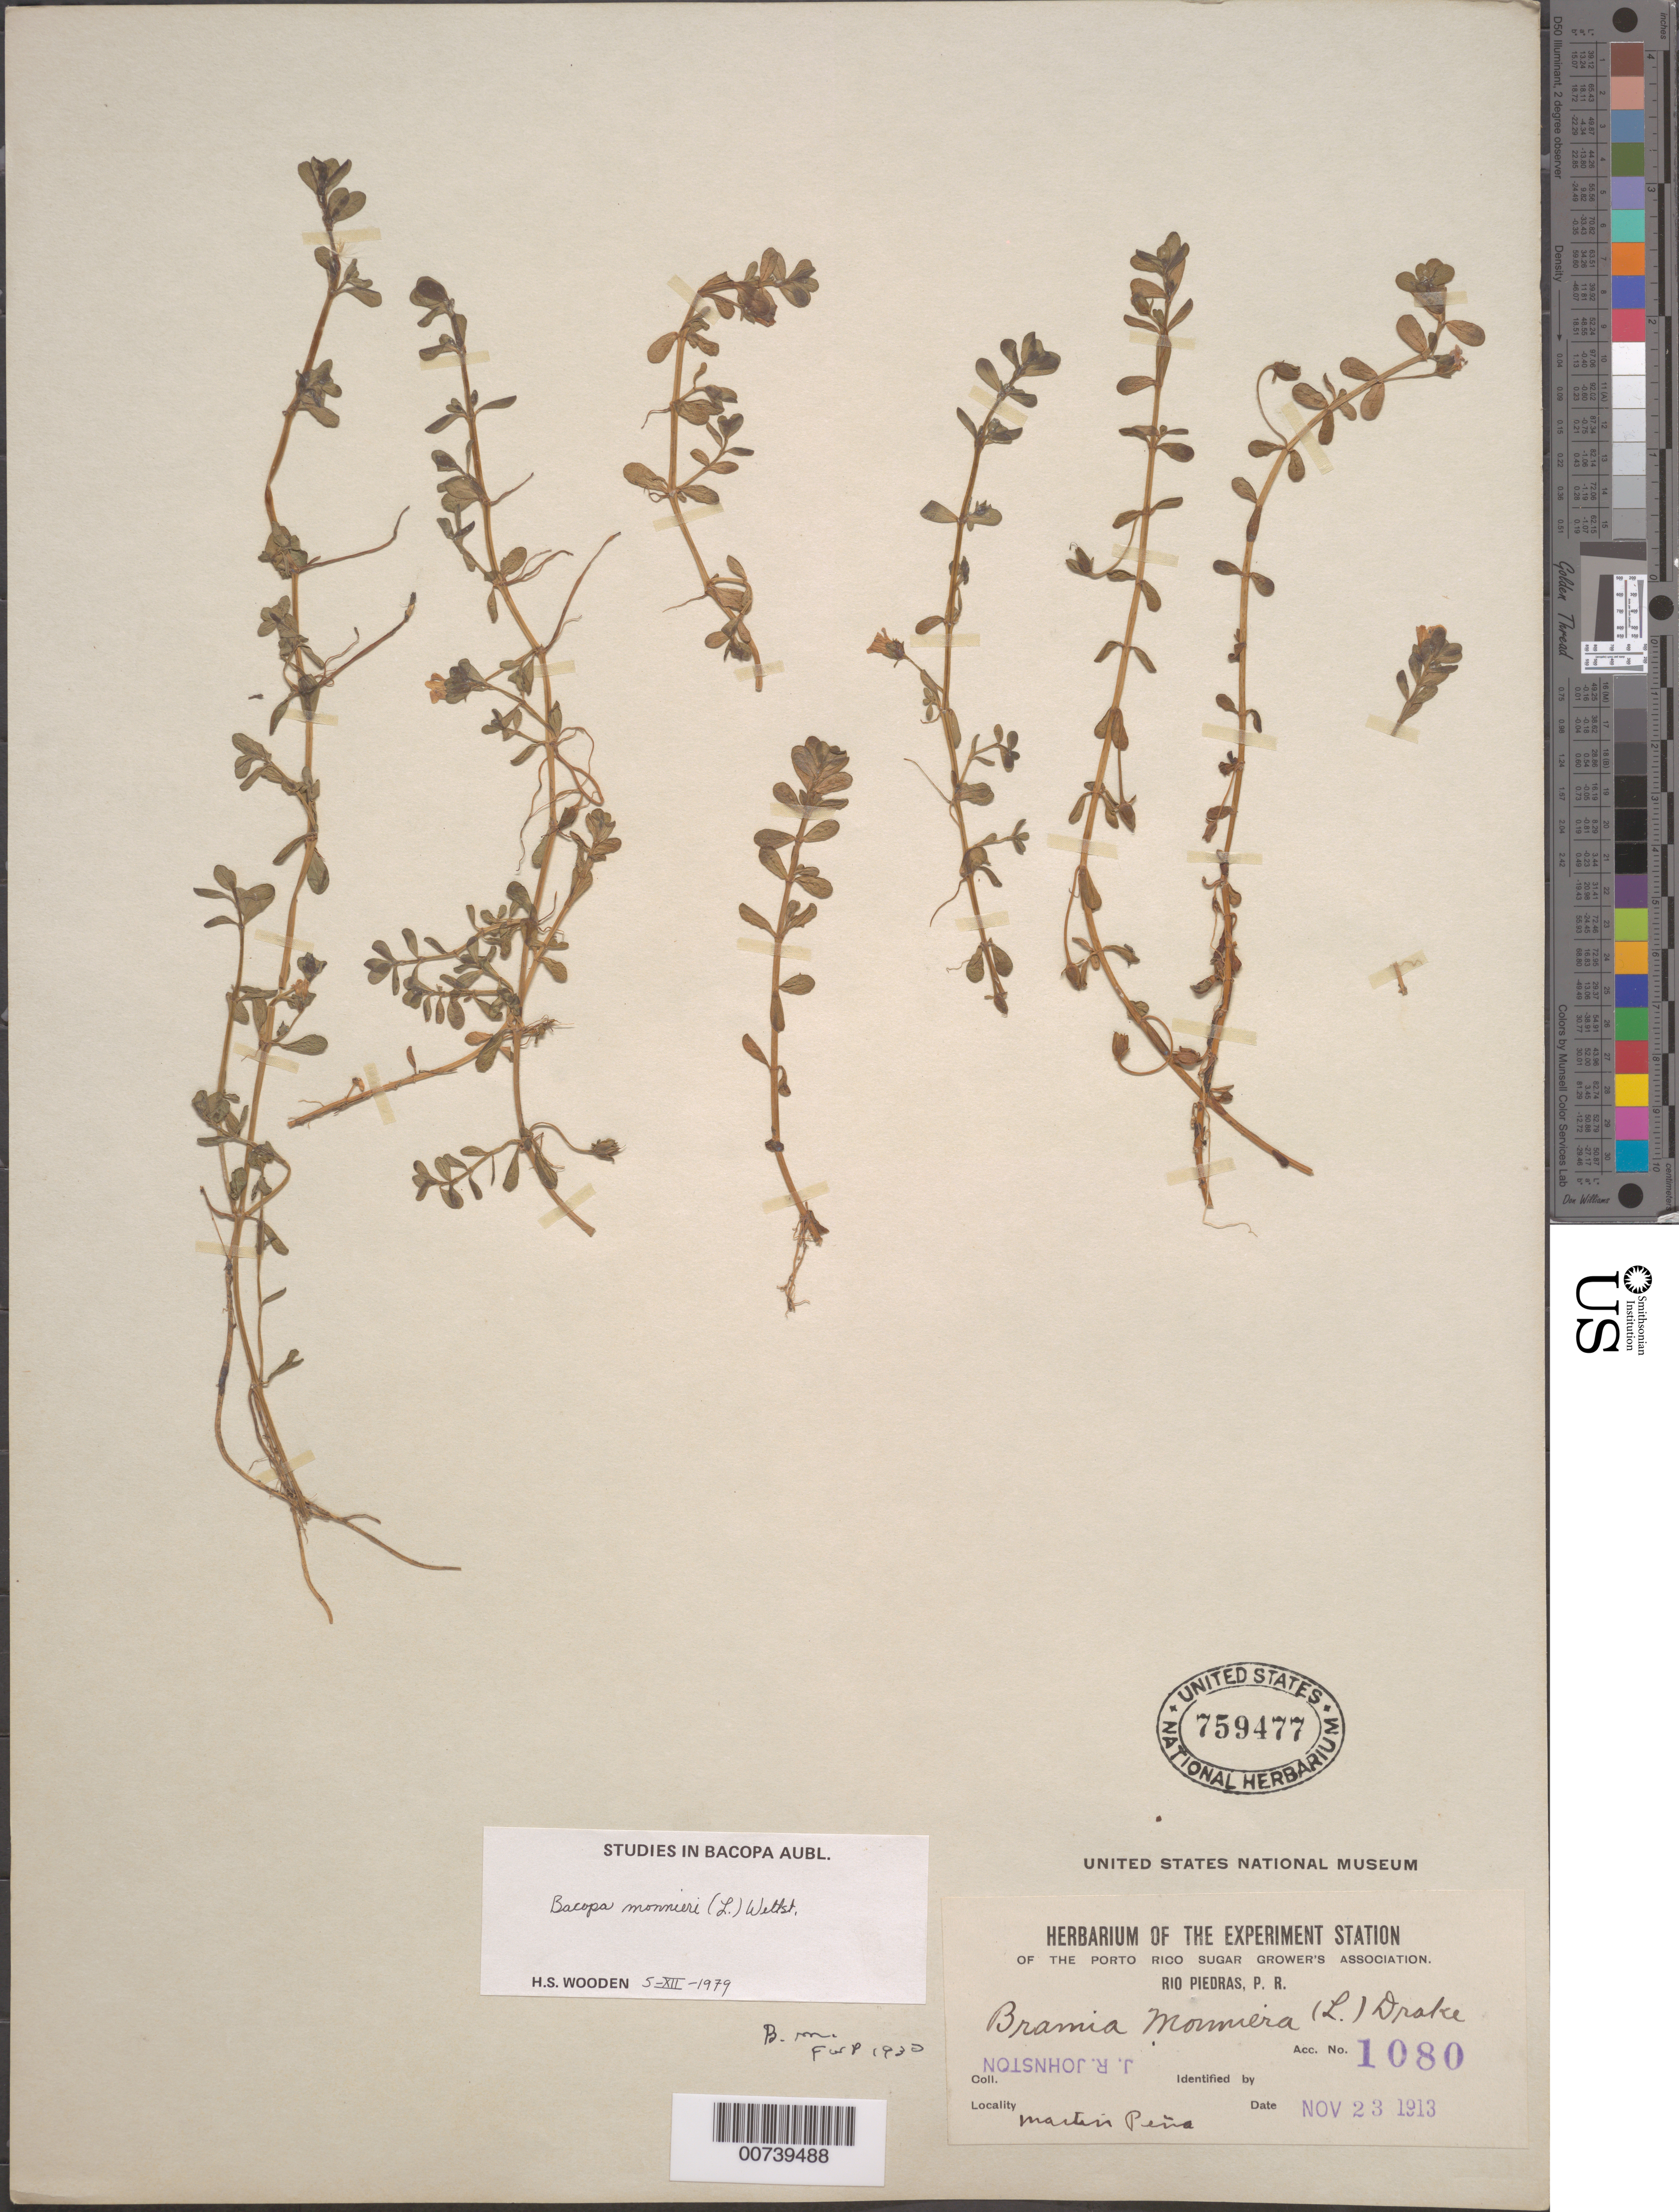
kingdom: Plantae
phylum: Tracheophyta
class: Magnoliopsida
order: Lamiales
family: Plantaginaceae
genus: Bacopa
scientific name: Bacopa monnieri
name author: (L.) Wettst.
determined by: Acevedo-Rodríguez, P., (BOT), Smithsonian Institution - National Museum of Natural History (UNITED STATES)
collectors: J. Johnston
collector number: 1080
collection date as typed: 23 Nov 1913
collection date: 1913-11-23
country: Puerto Rico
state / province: San Juan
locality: Martín Peña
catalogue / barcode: US 759477